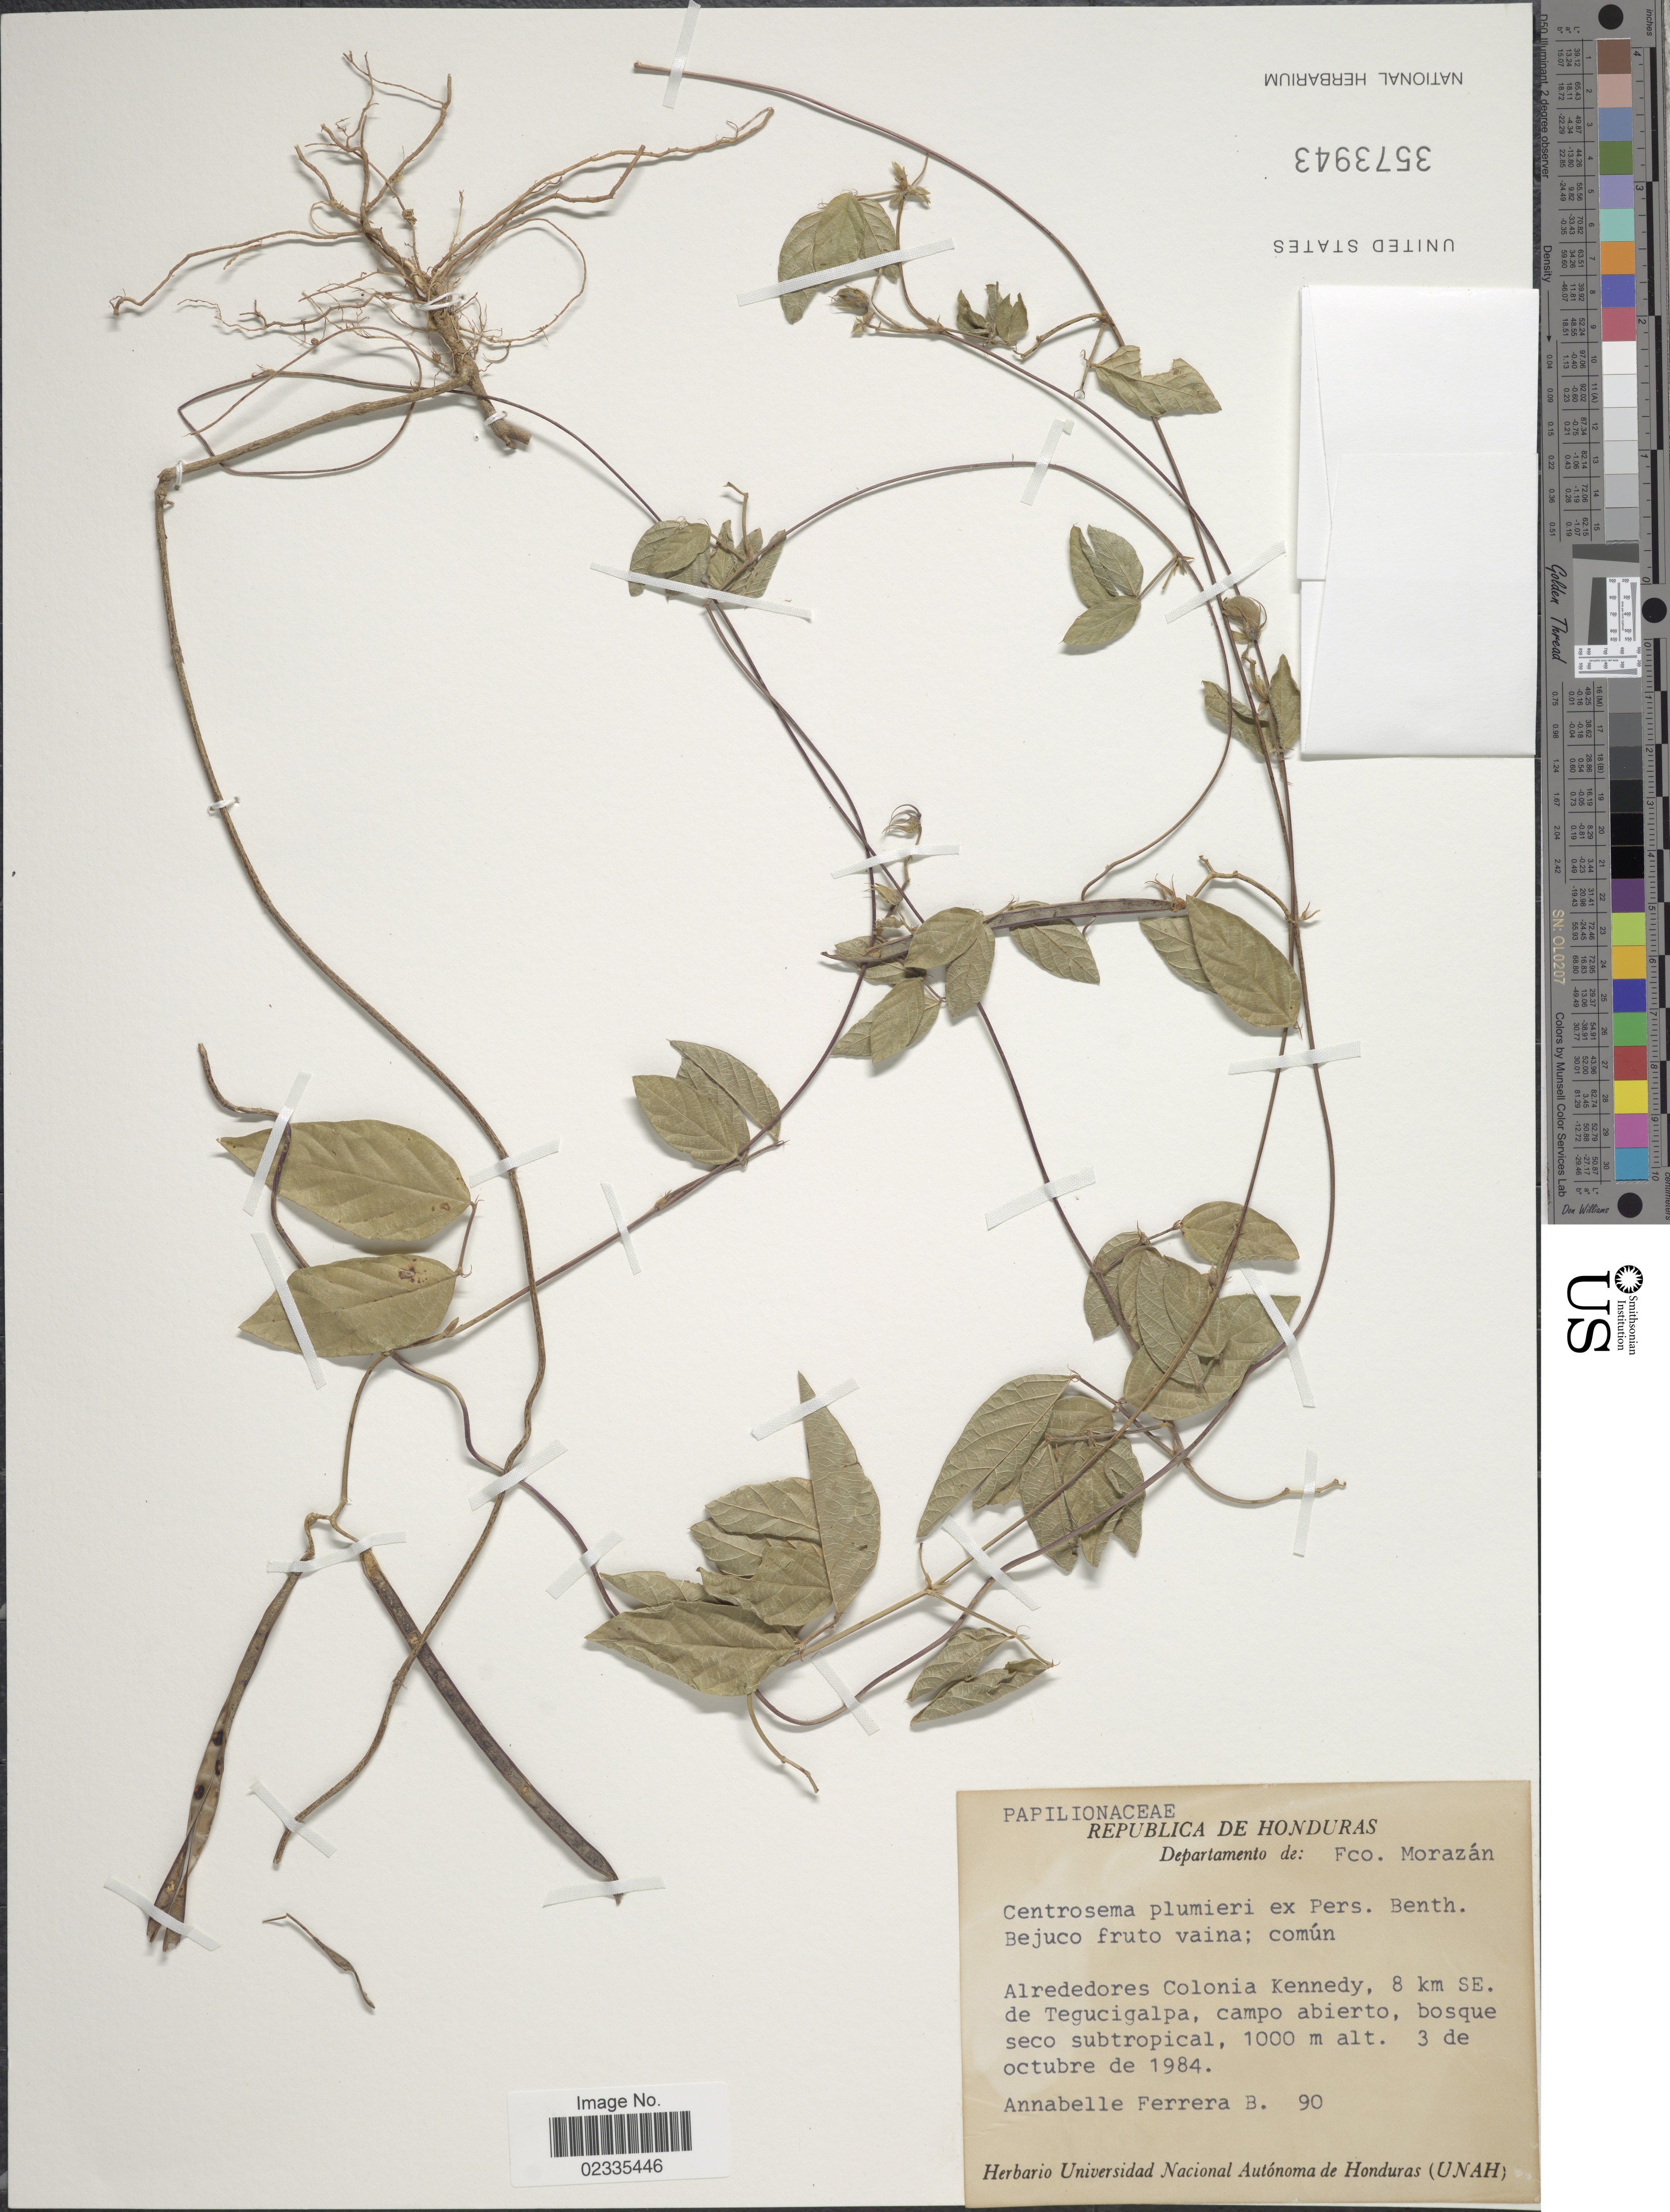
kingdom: Plantae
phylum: Tracheophyta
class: Magnoliopsida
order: Fabales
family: Fabaceae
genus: Centrosema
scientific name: Centrosema plumieri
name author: (Turpin ex Pers.) Benth.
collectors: A. Ferrera B.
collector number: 90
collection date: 1984-10-03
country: Honduras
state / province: Fco. Morazán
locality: Departamento de: Fco. Morazan. Alrededores Colonia Kennedy, 8 km SE. de Tegucigalpa, campo abierto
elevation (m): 1000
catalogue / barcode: US 3573943